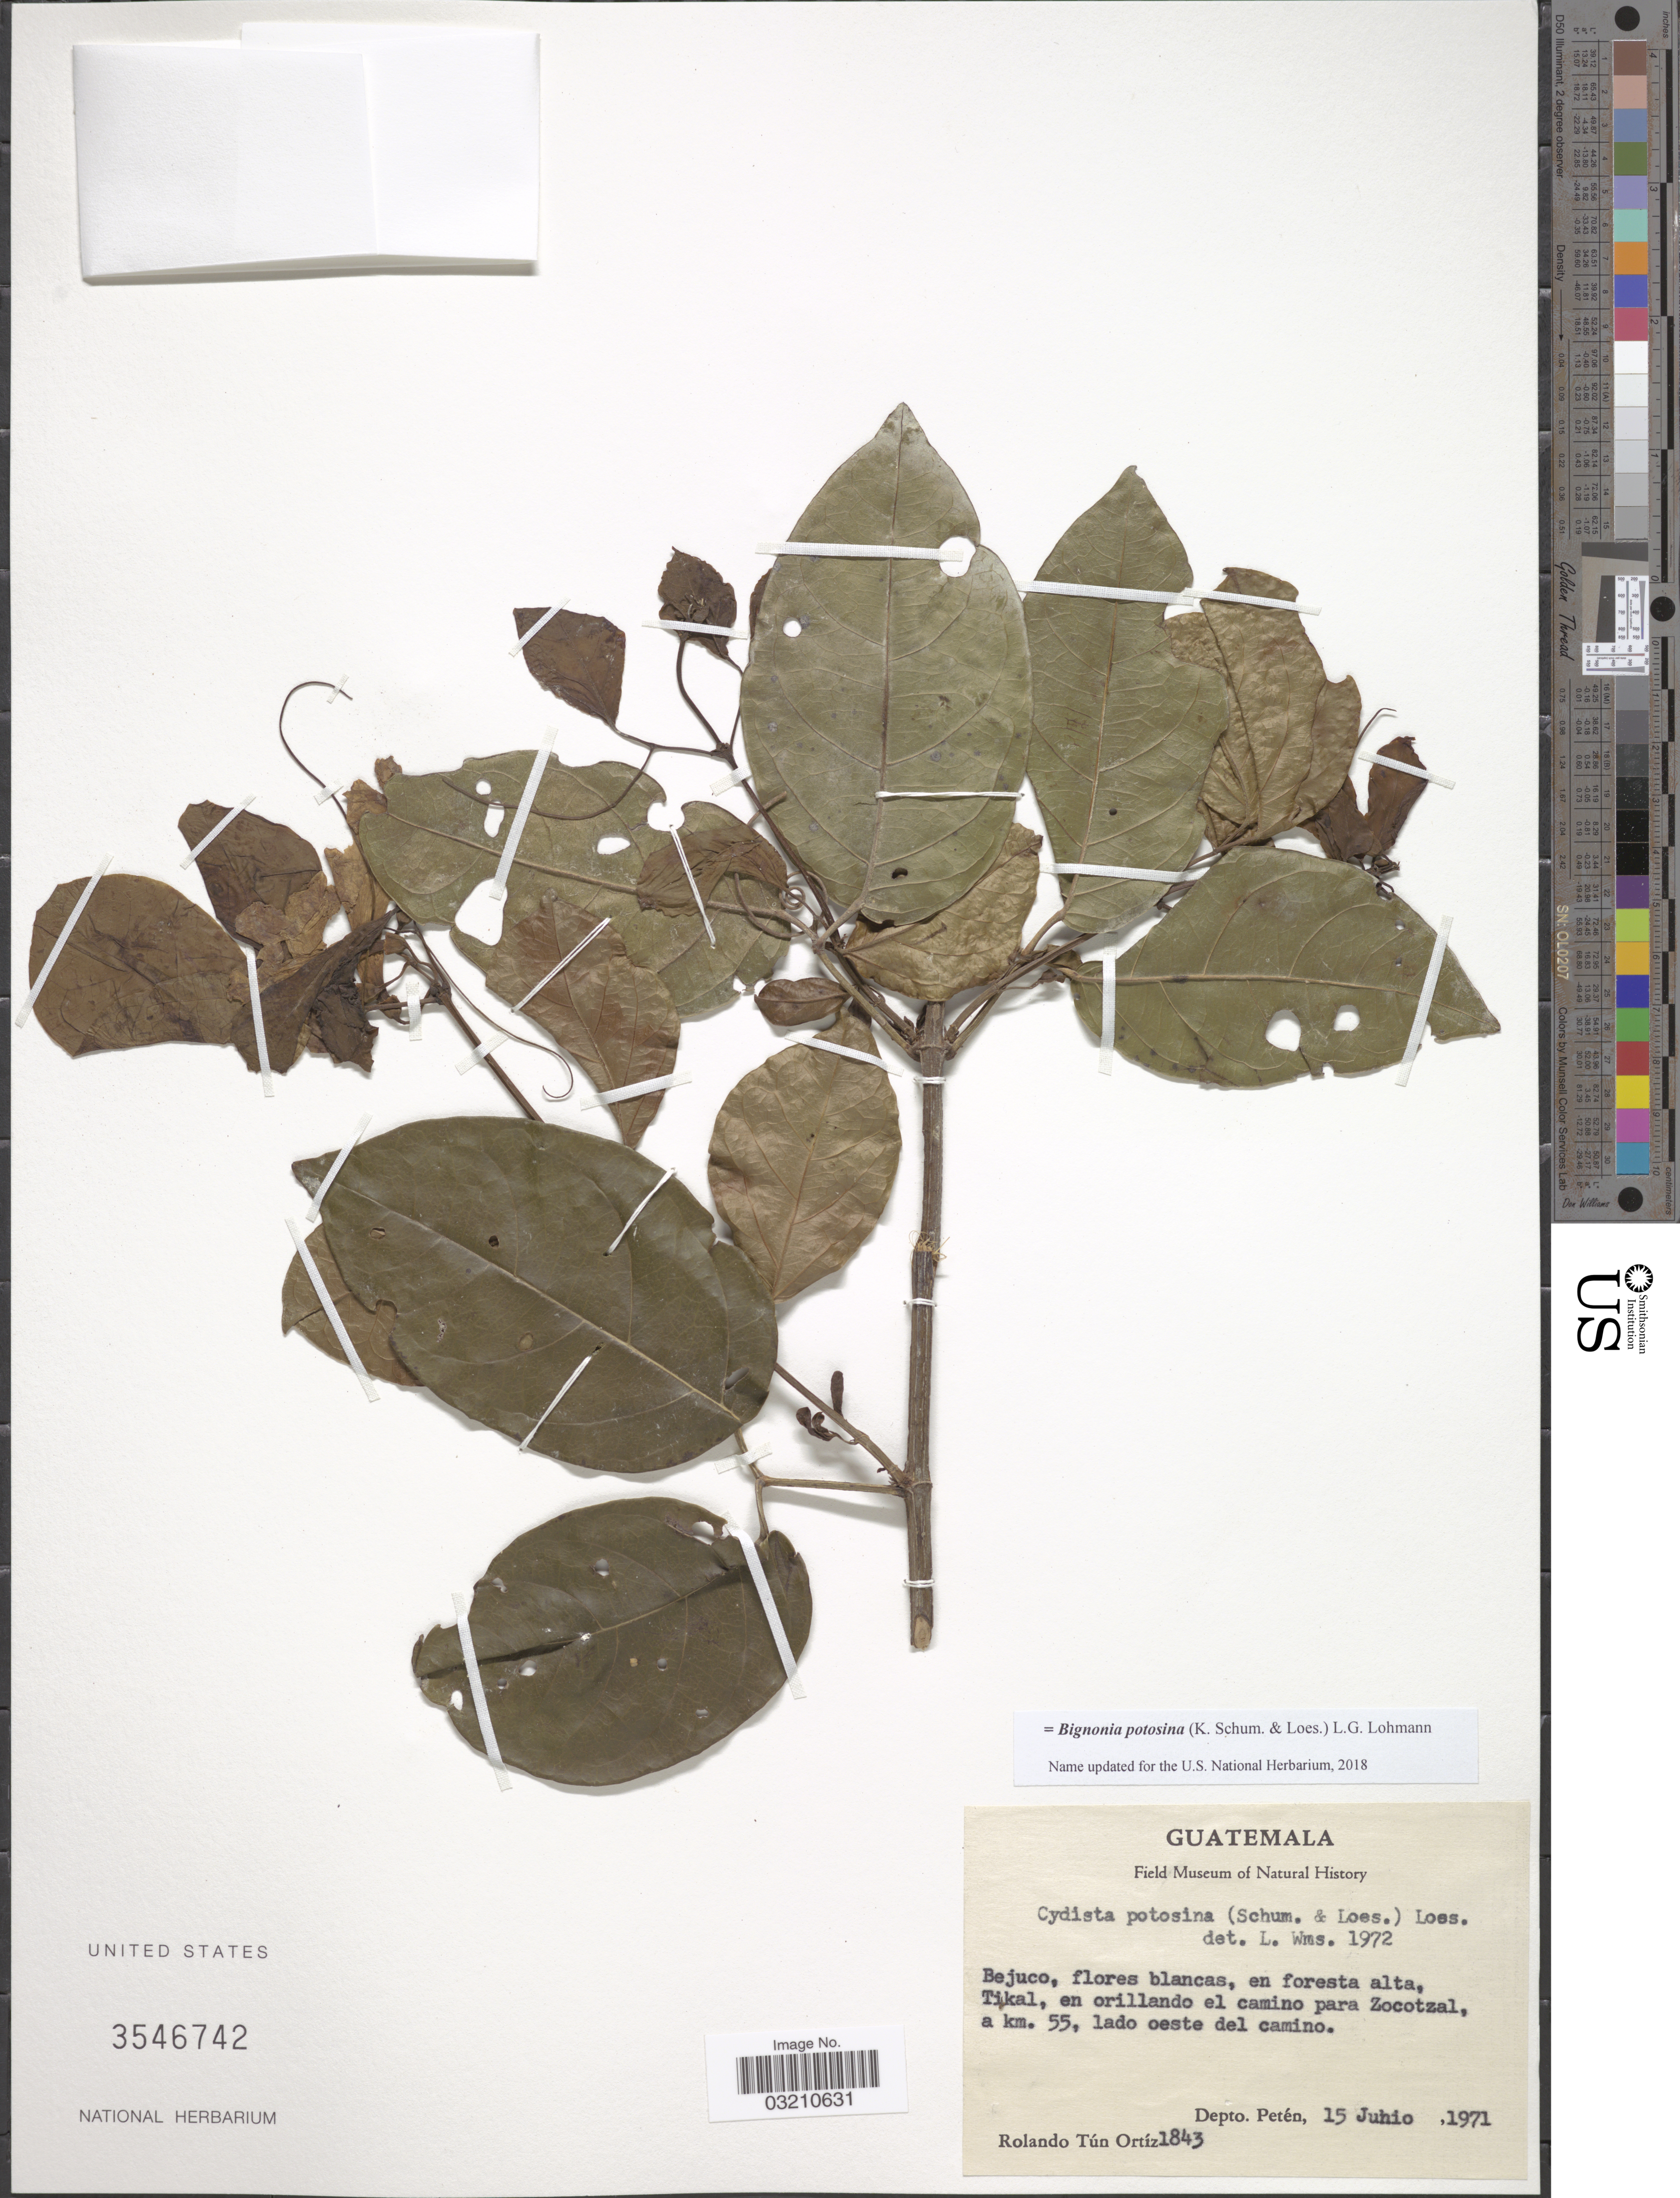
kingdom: Plantae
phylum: Tracheophyta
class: Magnoliopsida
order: Lamiales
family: Bignoniaceae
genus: Bignonia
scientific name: Bignonia potosina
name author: (K. Schum. & Loes.) L.G. Lohmann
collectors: R. T. Ortíz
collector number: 1843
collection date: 1971-06-15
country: Guatemala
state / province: El Petén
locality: Tikal, en orillando el camino para Zocotzal, a km. 55, lado oeste del camino. Depto. Petén.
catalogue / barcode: US 3546742